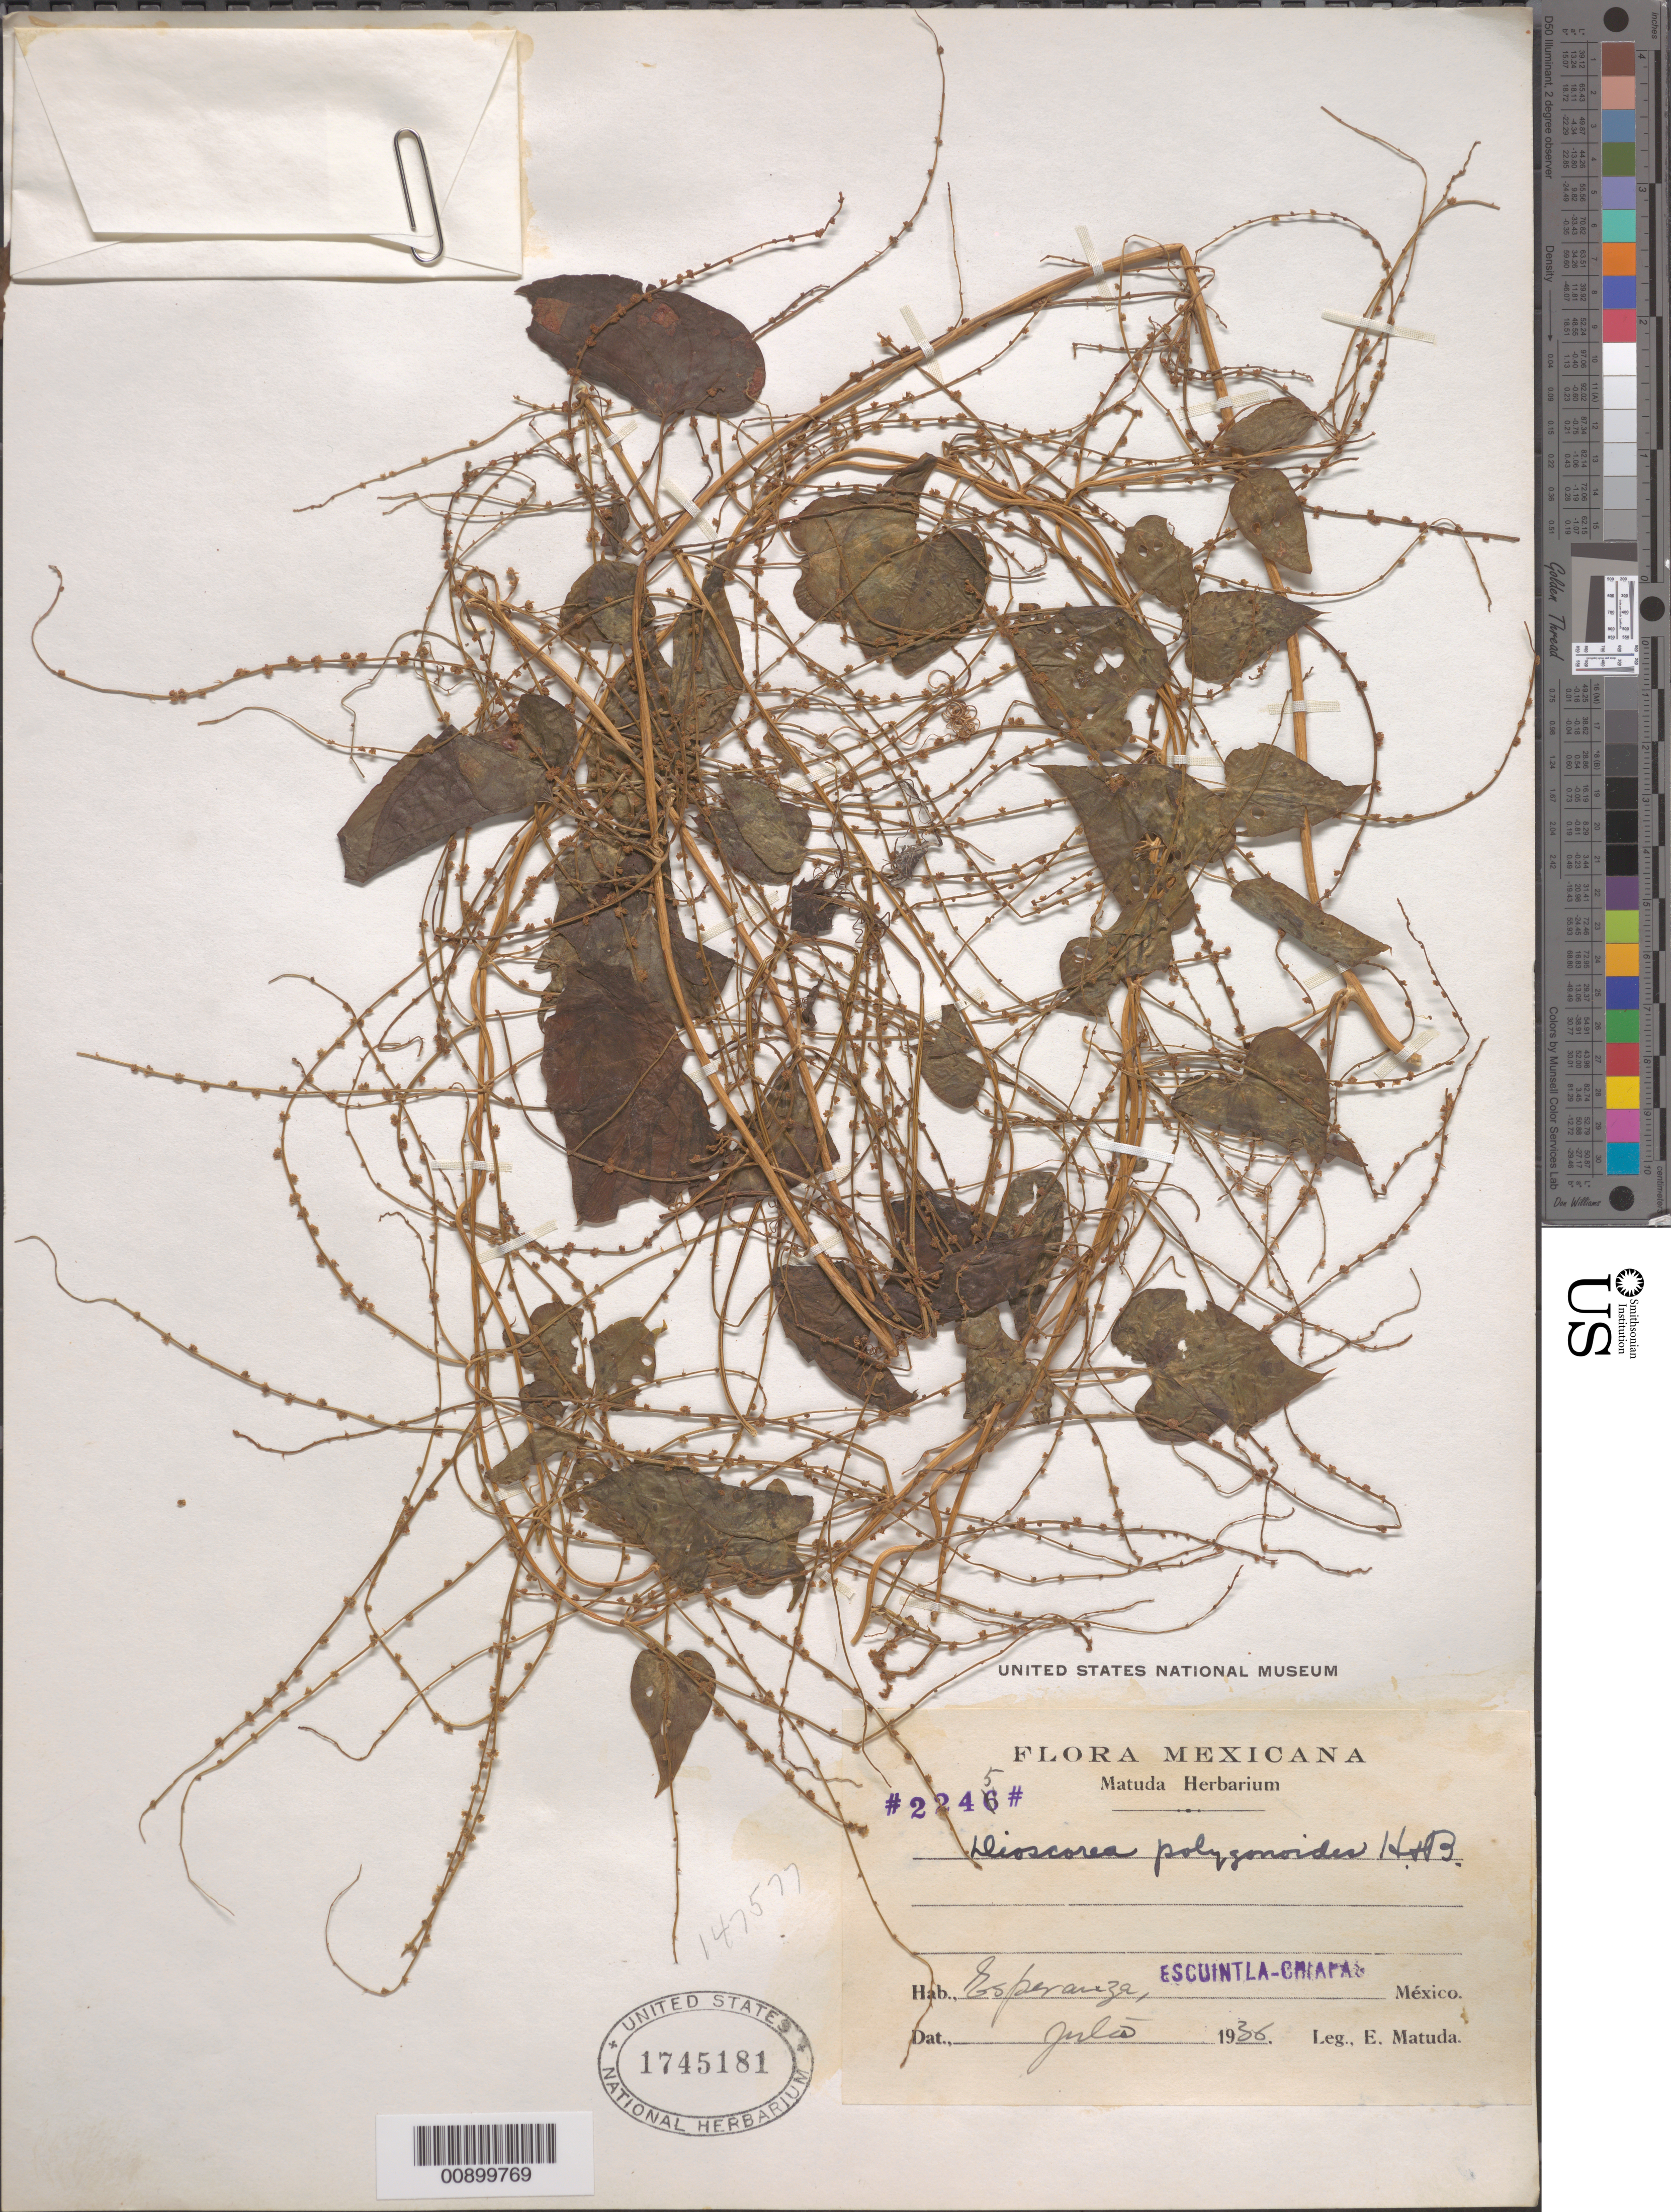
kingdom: Plantae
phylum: Tracheophyta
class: Liliopsida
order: Dioscoreales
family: Dioscoreaceae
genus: Dioscorea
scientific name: Dioscorea polygonoides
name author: Humb. & Bonpl. ex Willd.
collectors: E. Matuda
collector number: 2245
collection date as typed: Jul 1936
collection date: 1936-07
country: Mexico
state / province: Chiapas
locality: Esperanza, Escuintla, Chiapas.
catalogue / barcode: US 1745181